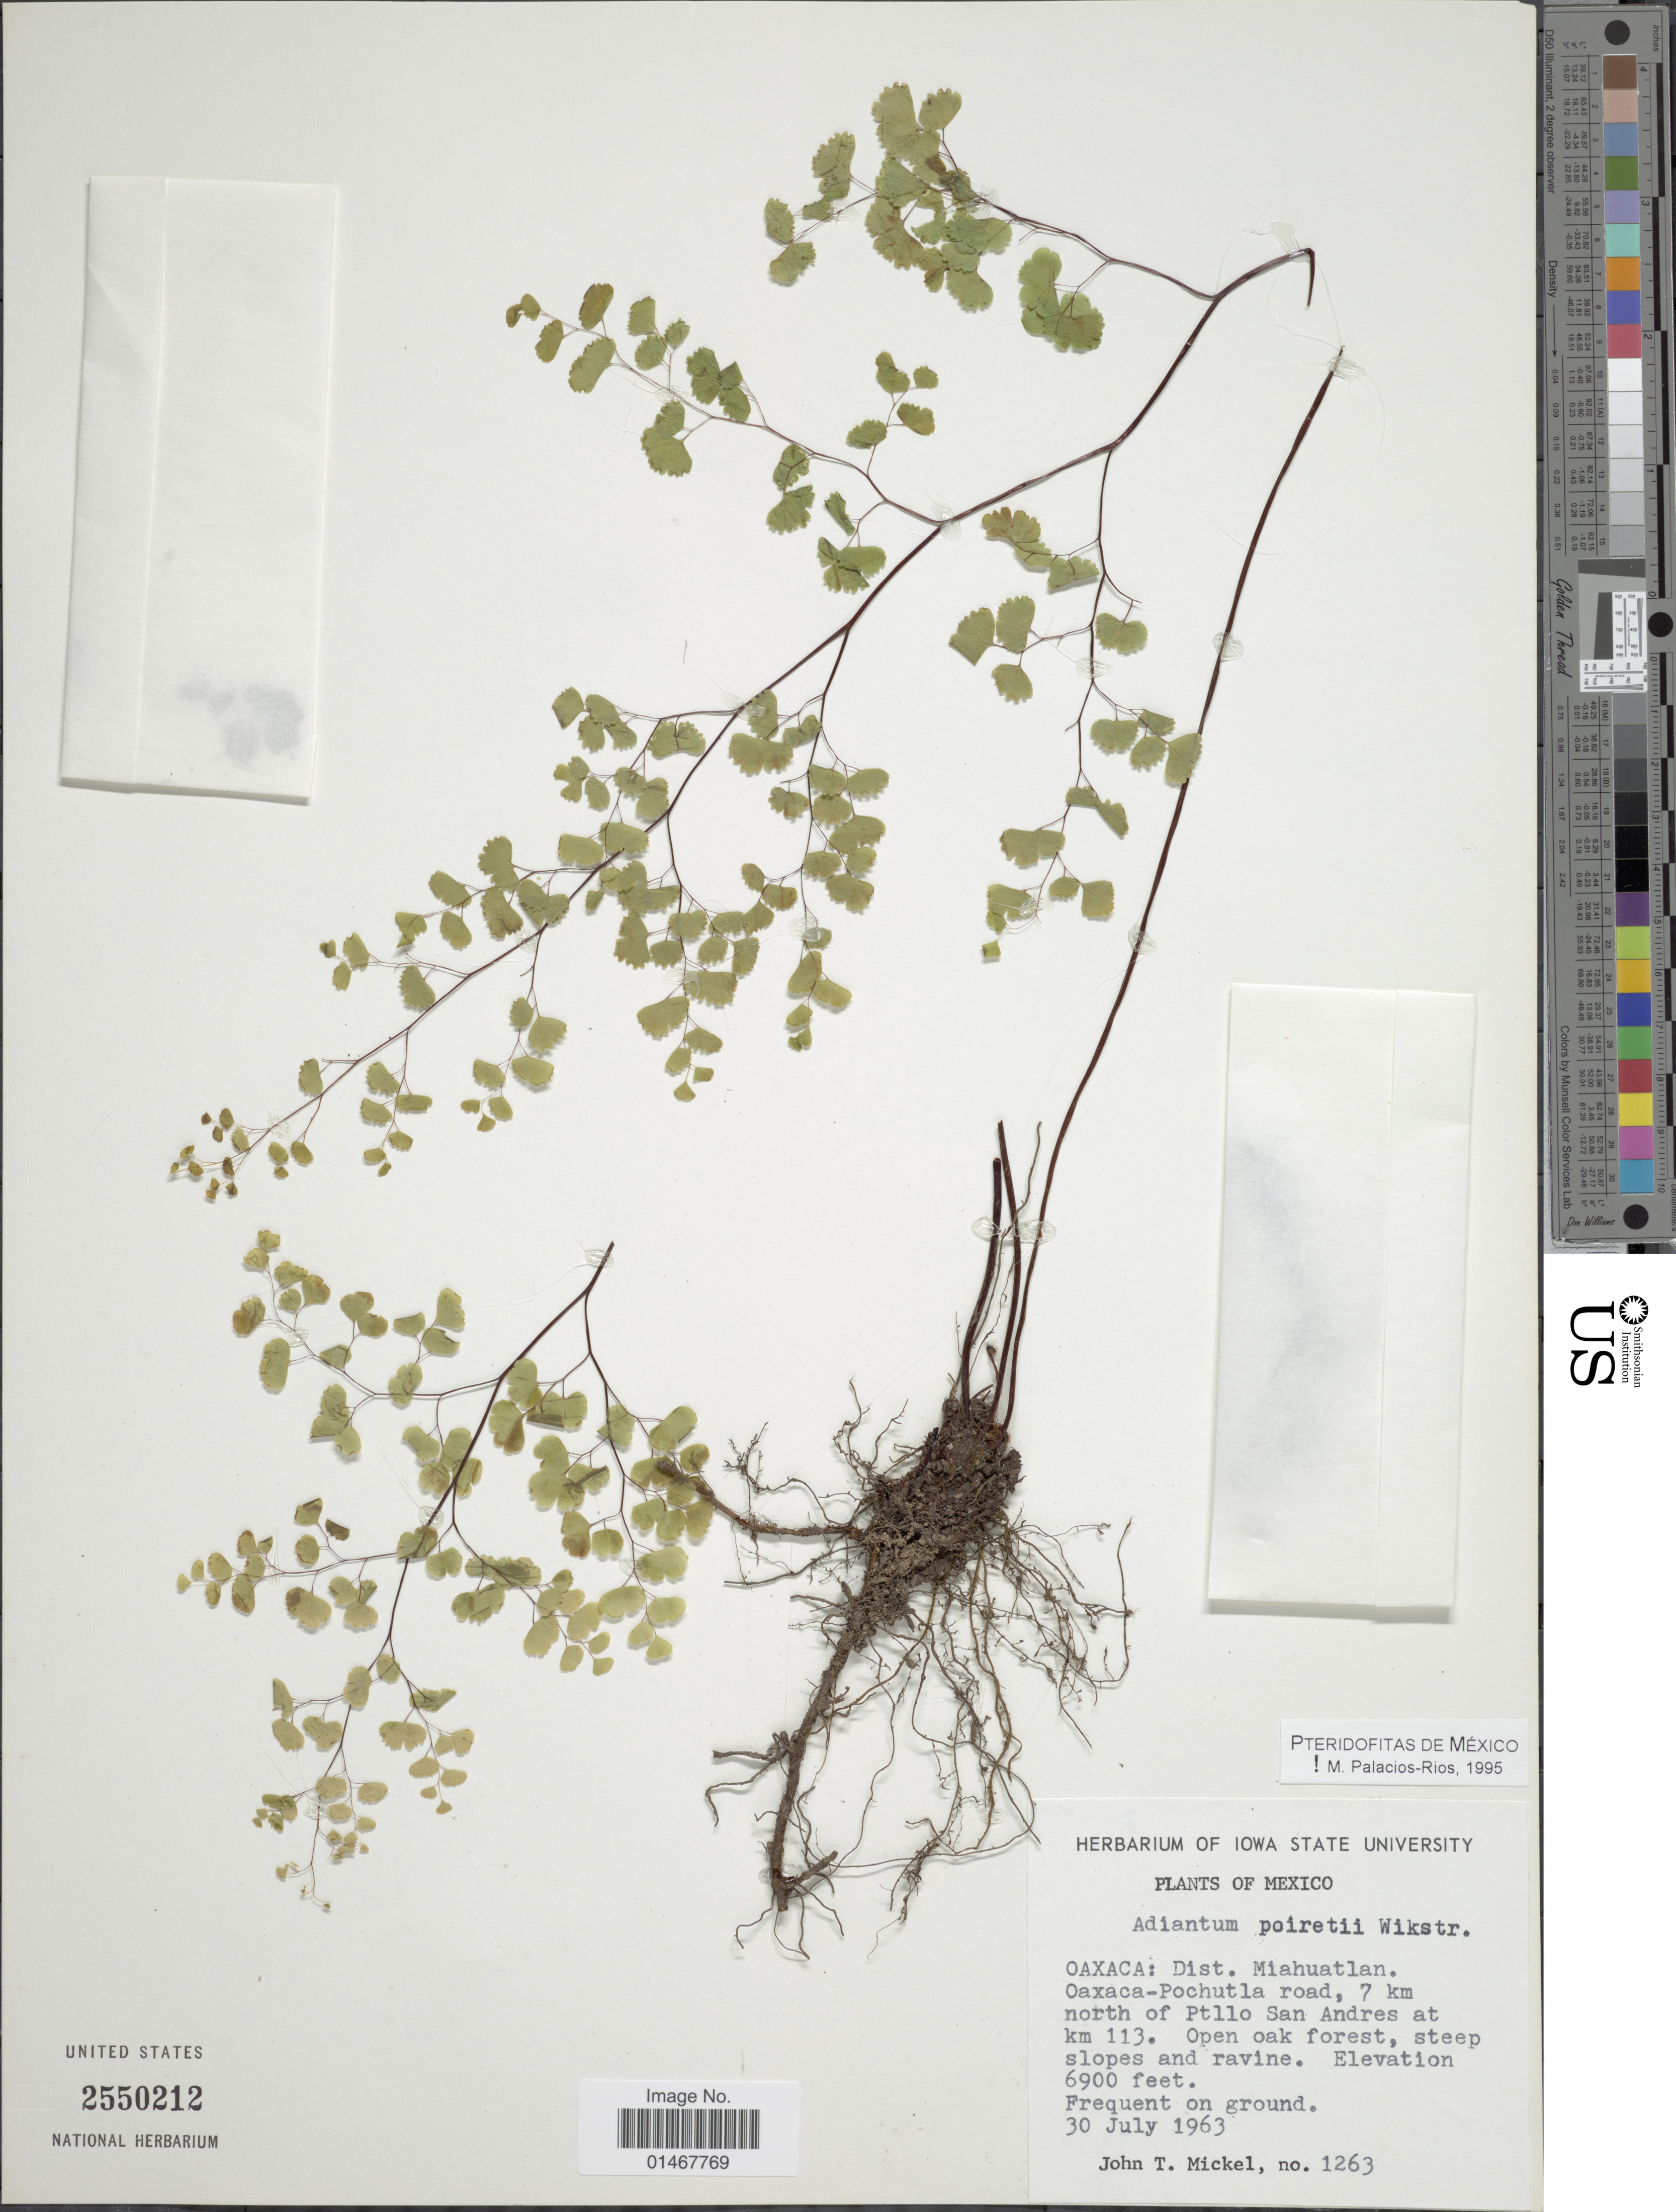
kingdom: Plantae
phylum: Tracheophyta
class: Polypodiopsida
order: Polypodiales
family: Pteridaceae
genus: Adiantum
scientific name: Adiantum poiretii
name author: Wikstr.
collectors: J. T. Mickel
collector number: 1263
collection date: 1963-07-30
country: Mexico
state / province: Oaxaca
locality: Dist. Miahuatlan. Oaxaca-Pochutla road, 7 km north of Ptllo San Andreas at km 113. Open oak forest, steep slopes and ravine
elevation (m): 2103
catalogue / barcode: US 2550212